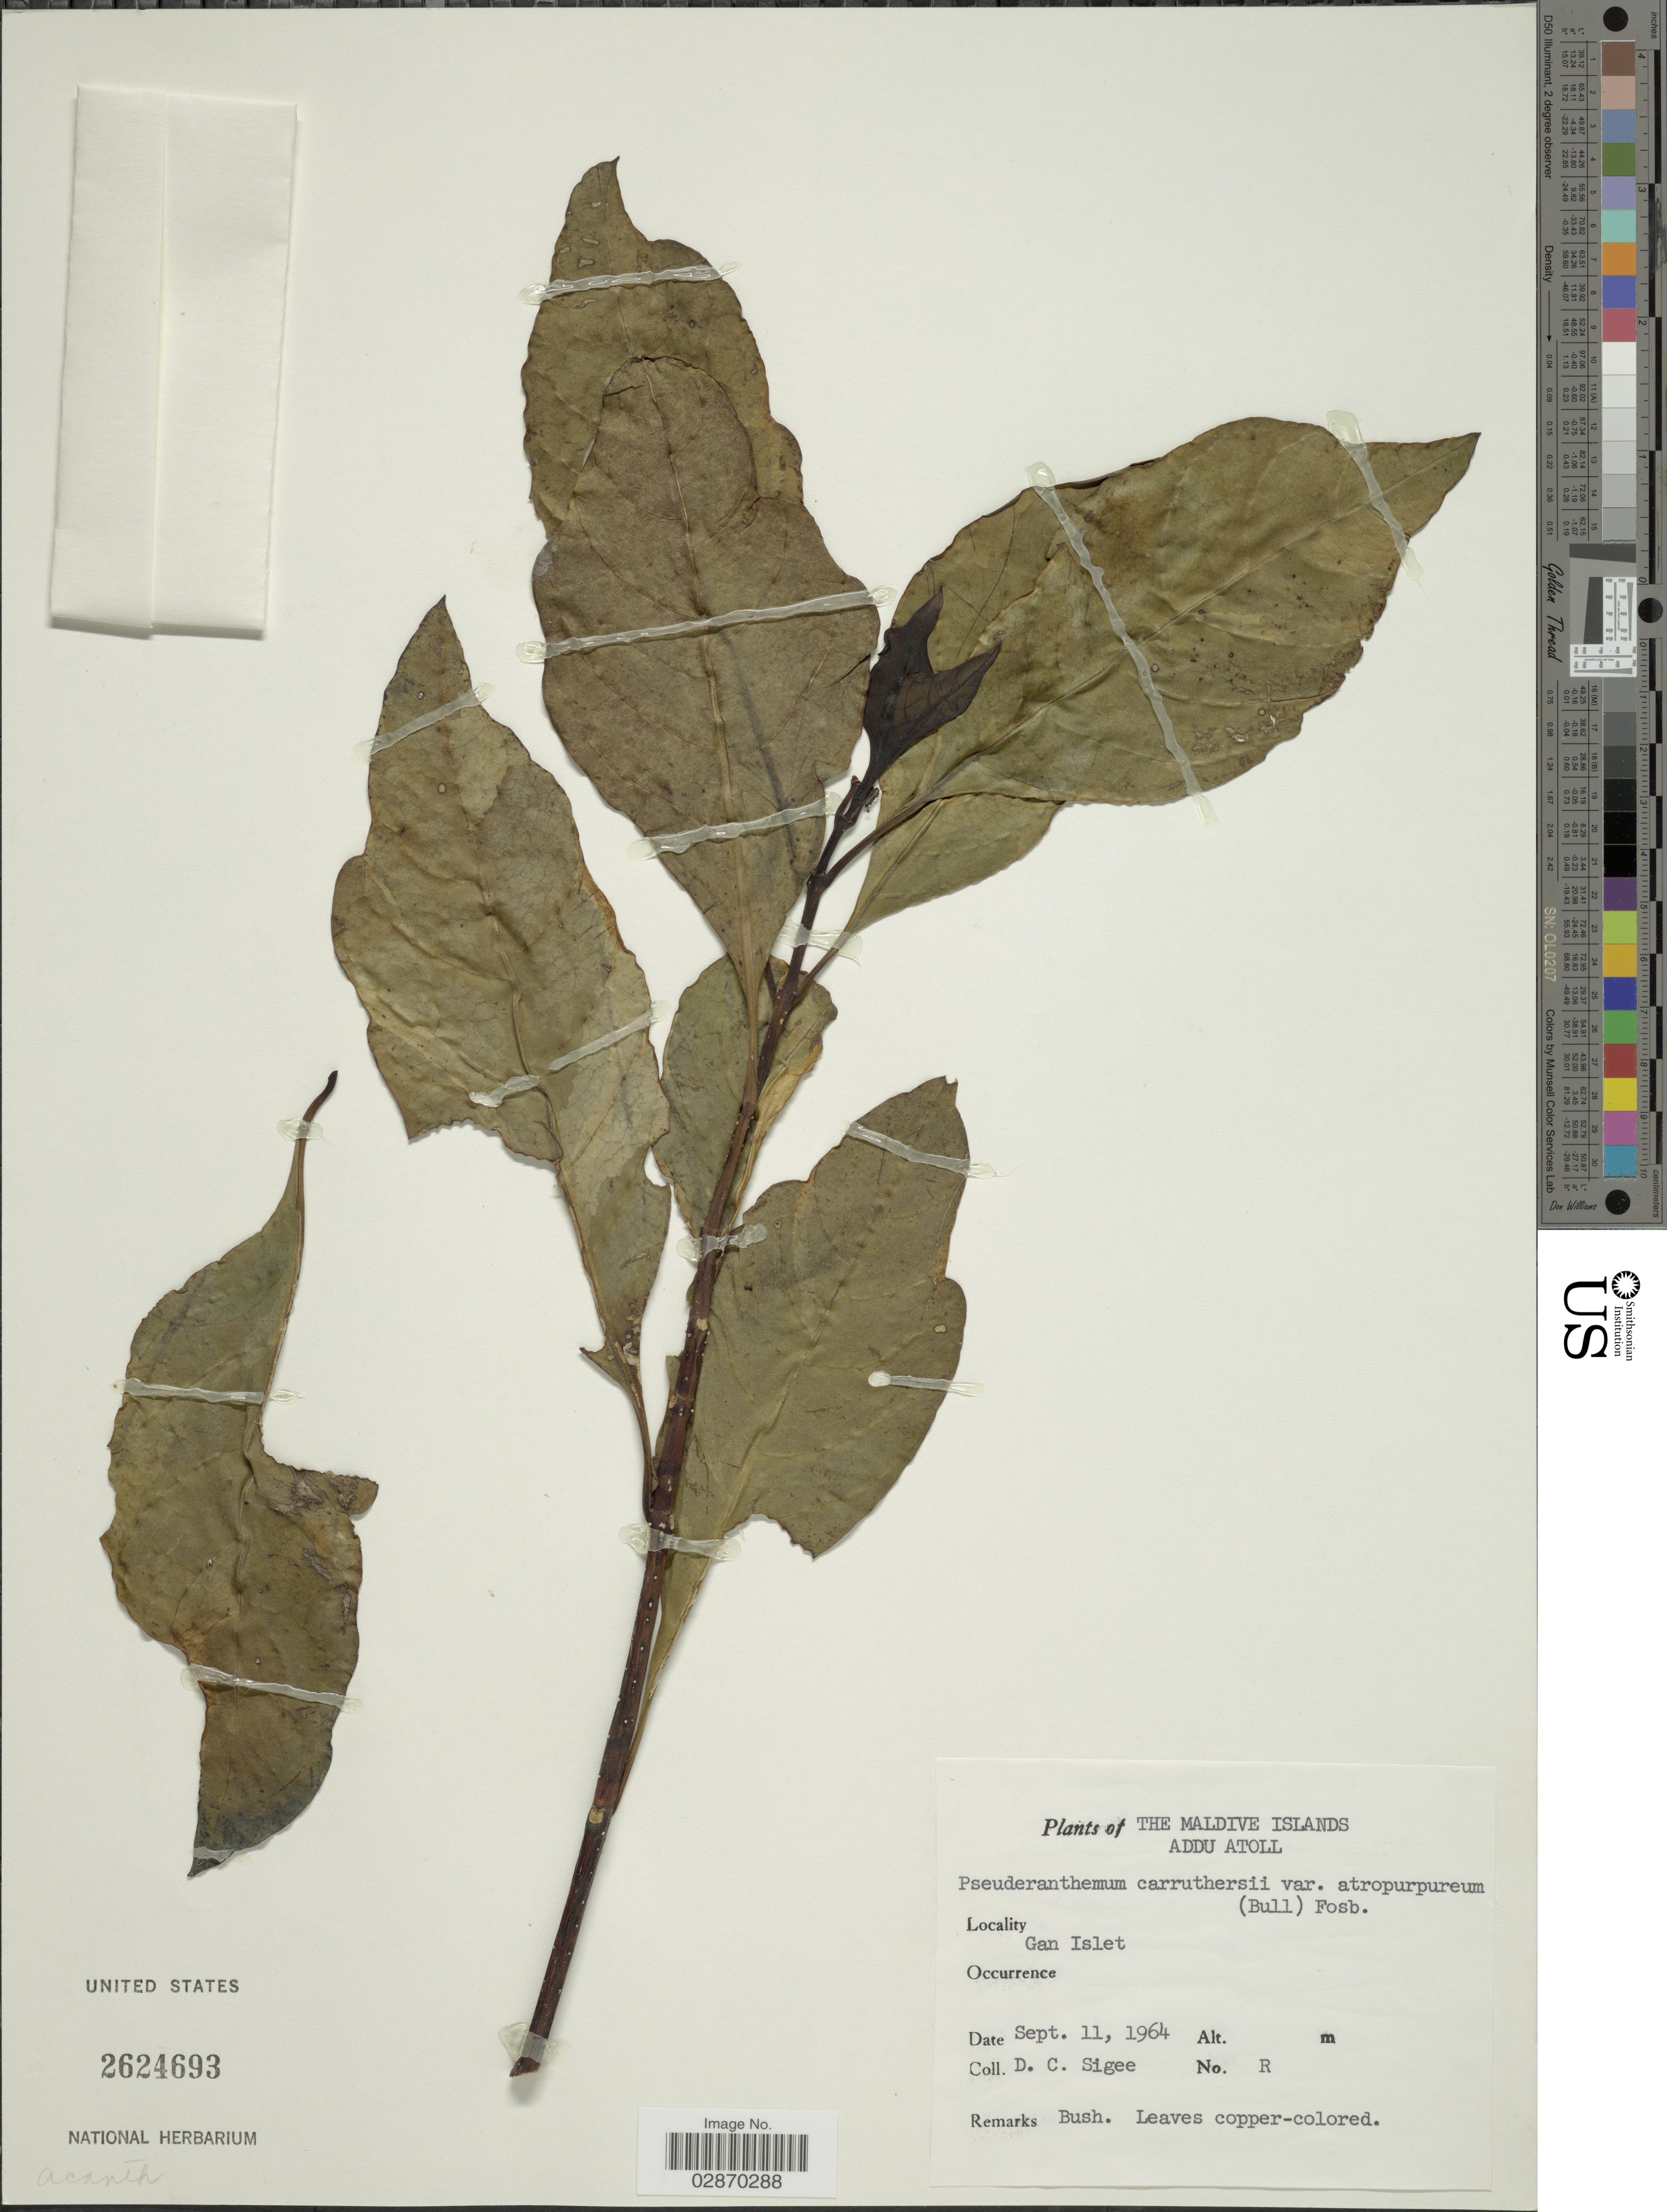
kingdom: Plantae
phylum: Tracheophyta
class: Magnoliopsida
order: Lamiales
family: Acanthaceae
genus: Pseuderanthemum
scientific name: Pseuderanthemum carruthersii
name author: (Seem.) Guillaumin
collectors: D. C. Sigee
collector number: R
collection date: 1964-09-11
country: Maldive Islands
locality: Addu Atoll. Gan Island.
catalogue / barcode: US 2624693